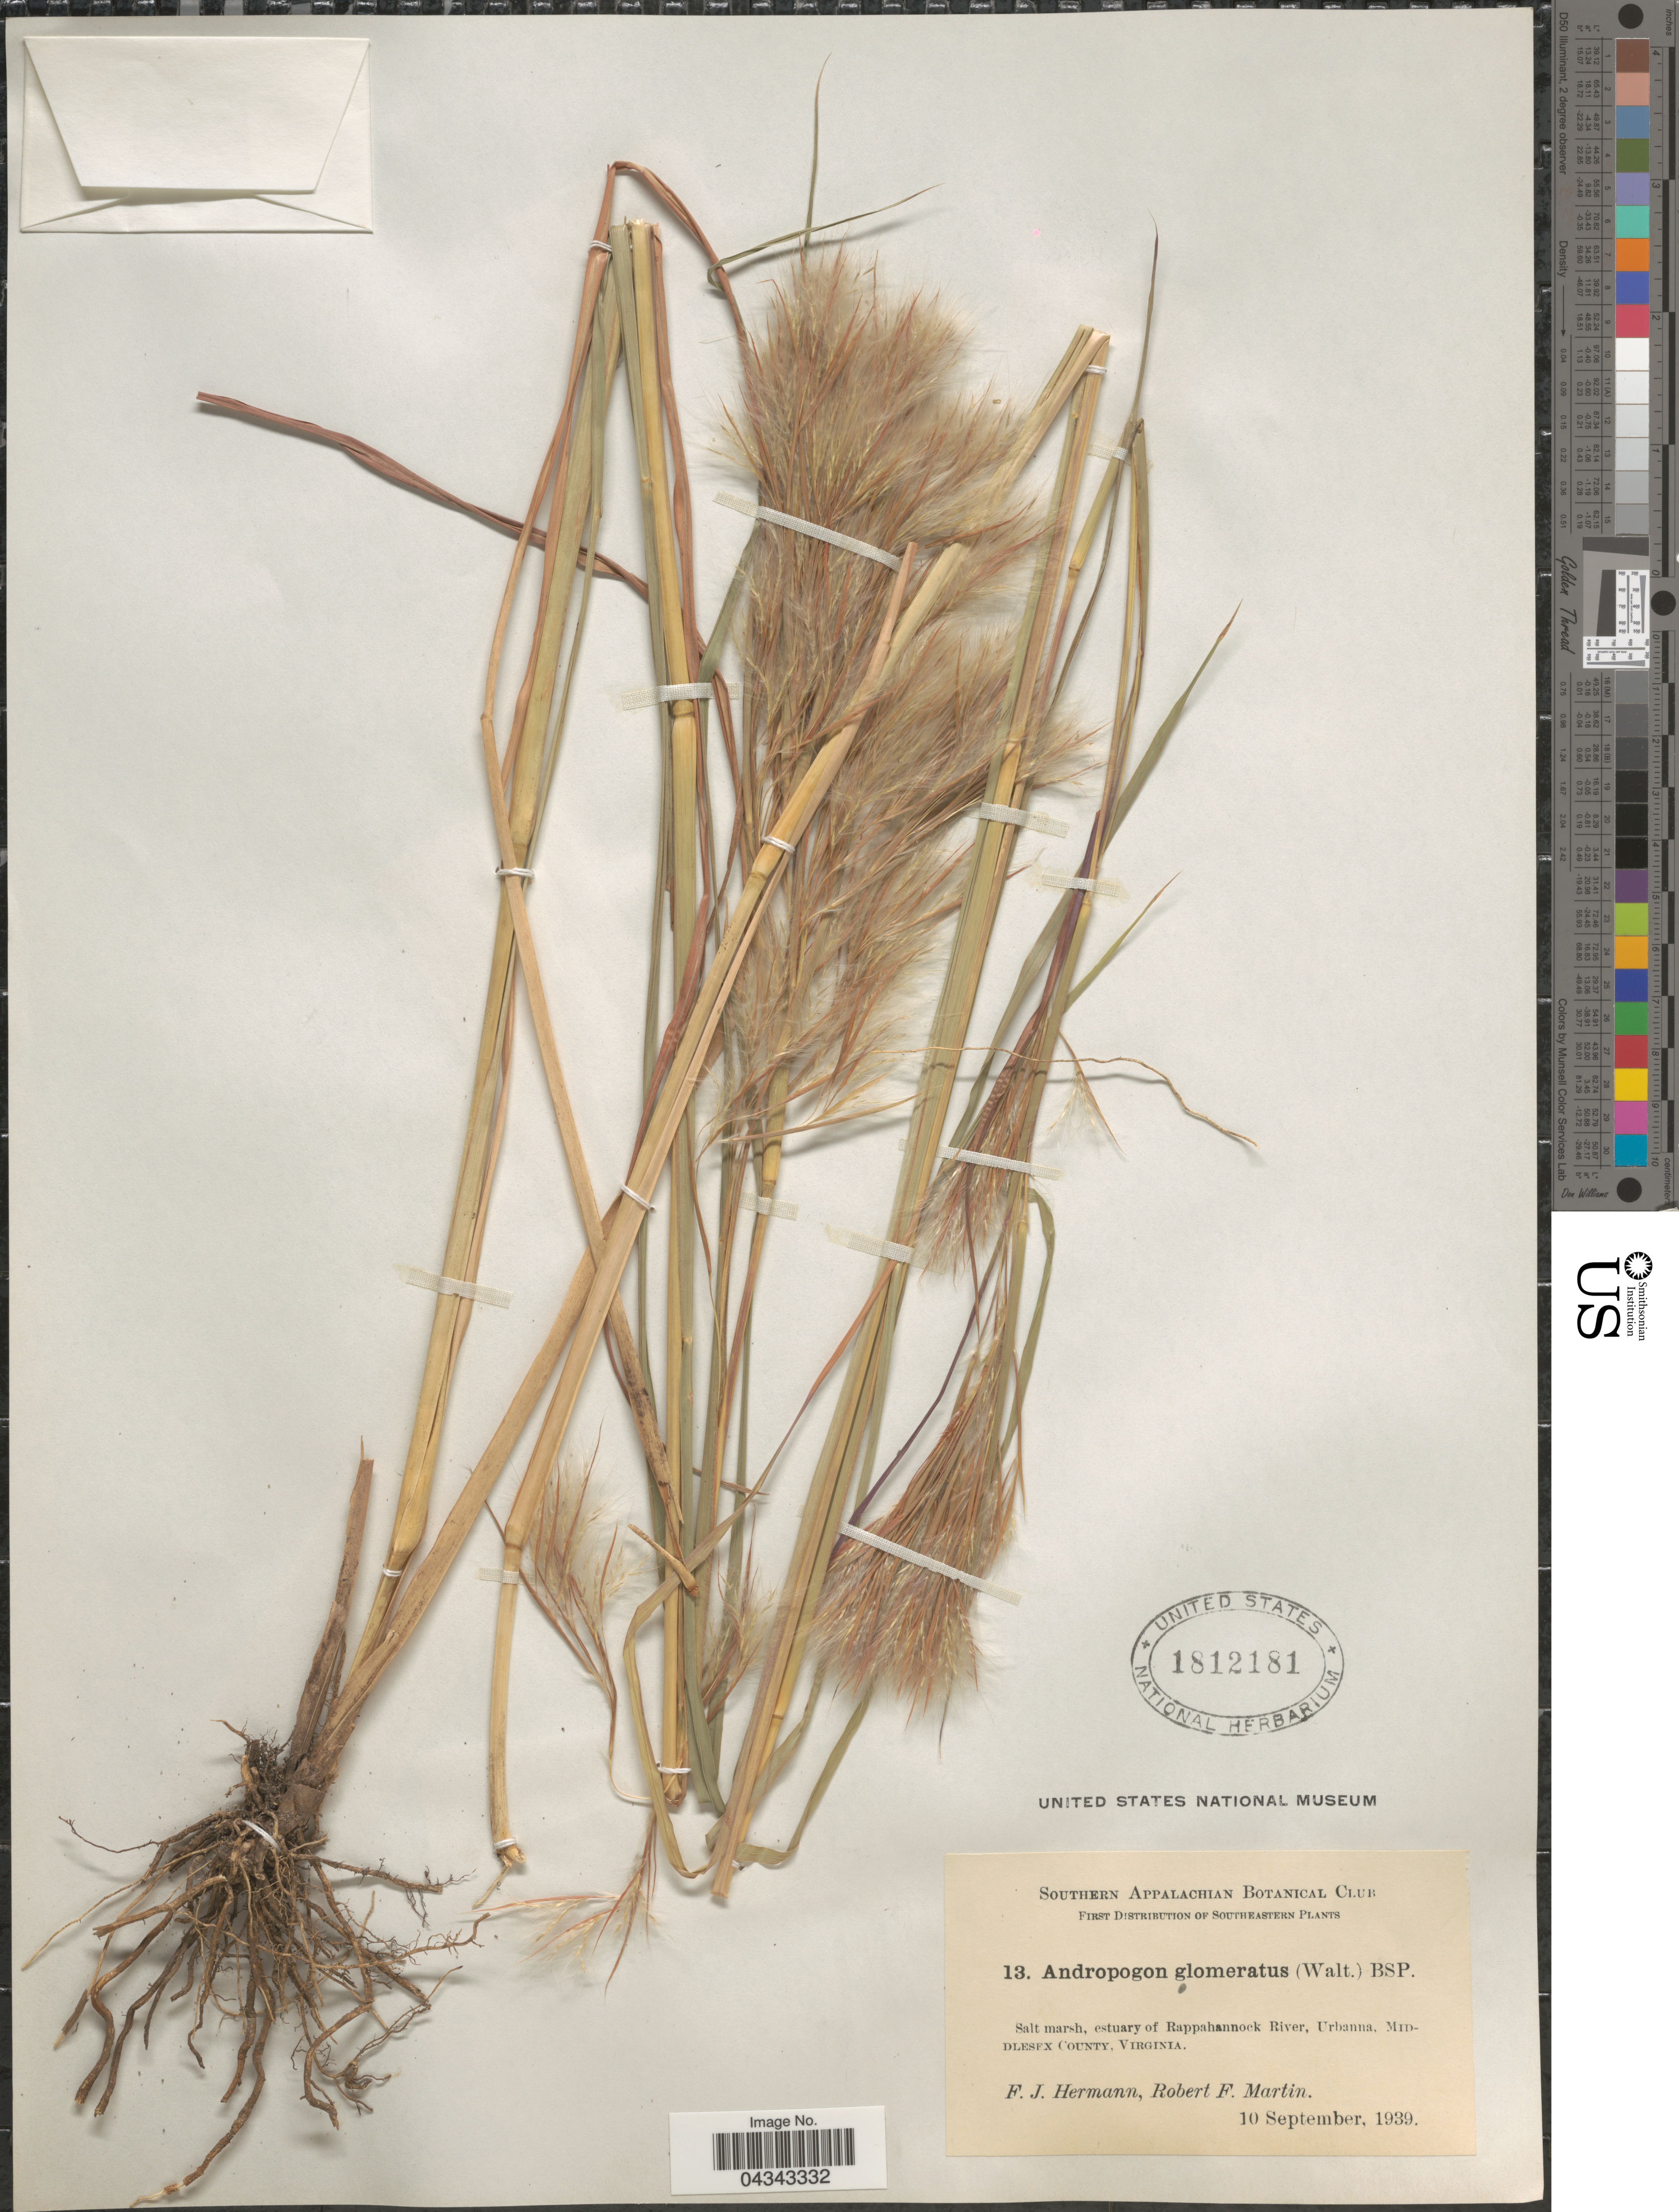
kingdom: Plantae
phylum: Tracheophyta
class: Liliopsida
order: Poales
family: Poaceae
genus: Andropogon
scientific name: Andropogon glomeratus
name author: (Walter) Britton, Stearns & Poggenb.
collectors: F. J. Hermann & R. F. Martin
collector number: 13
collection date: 1939-09-10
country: United States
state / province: Virginia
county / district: Middlesex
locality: Southeastern. Salt marsh, estuary of Rappahannock River, Urbanna, Middlesex County.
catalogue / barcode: US 1812181